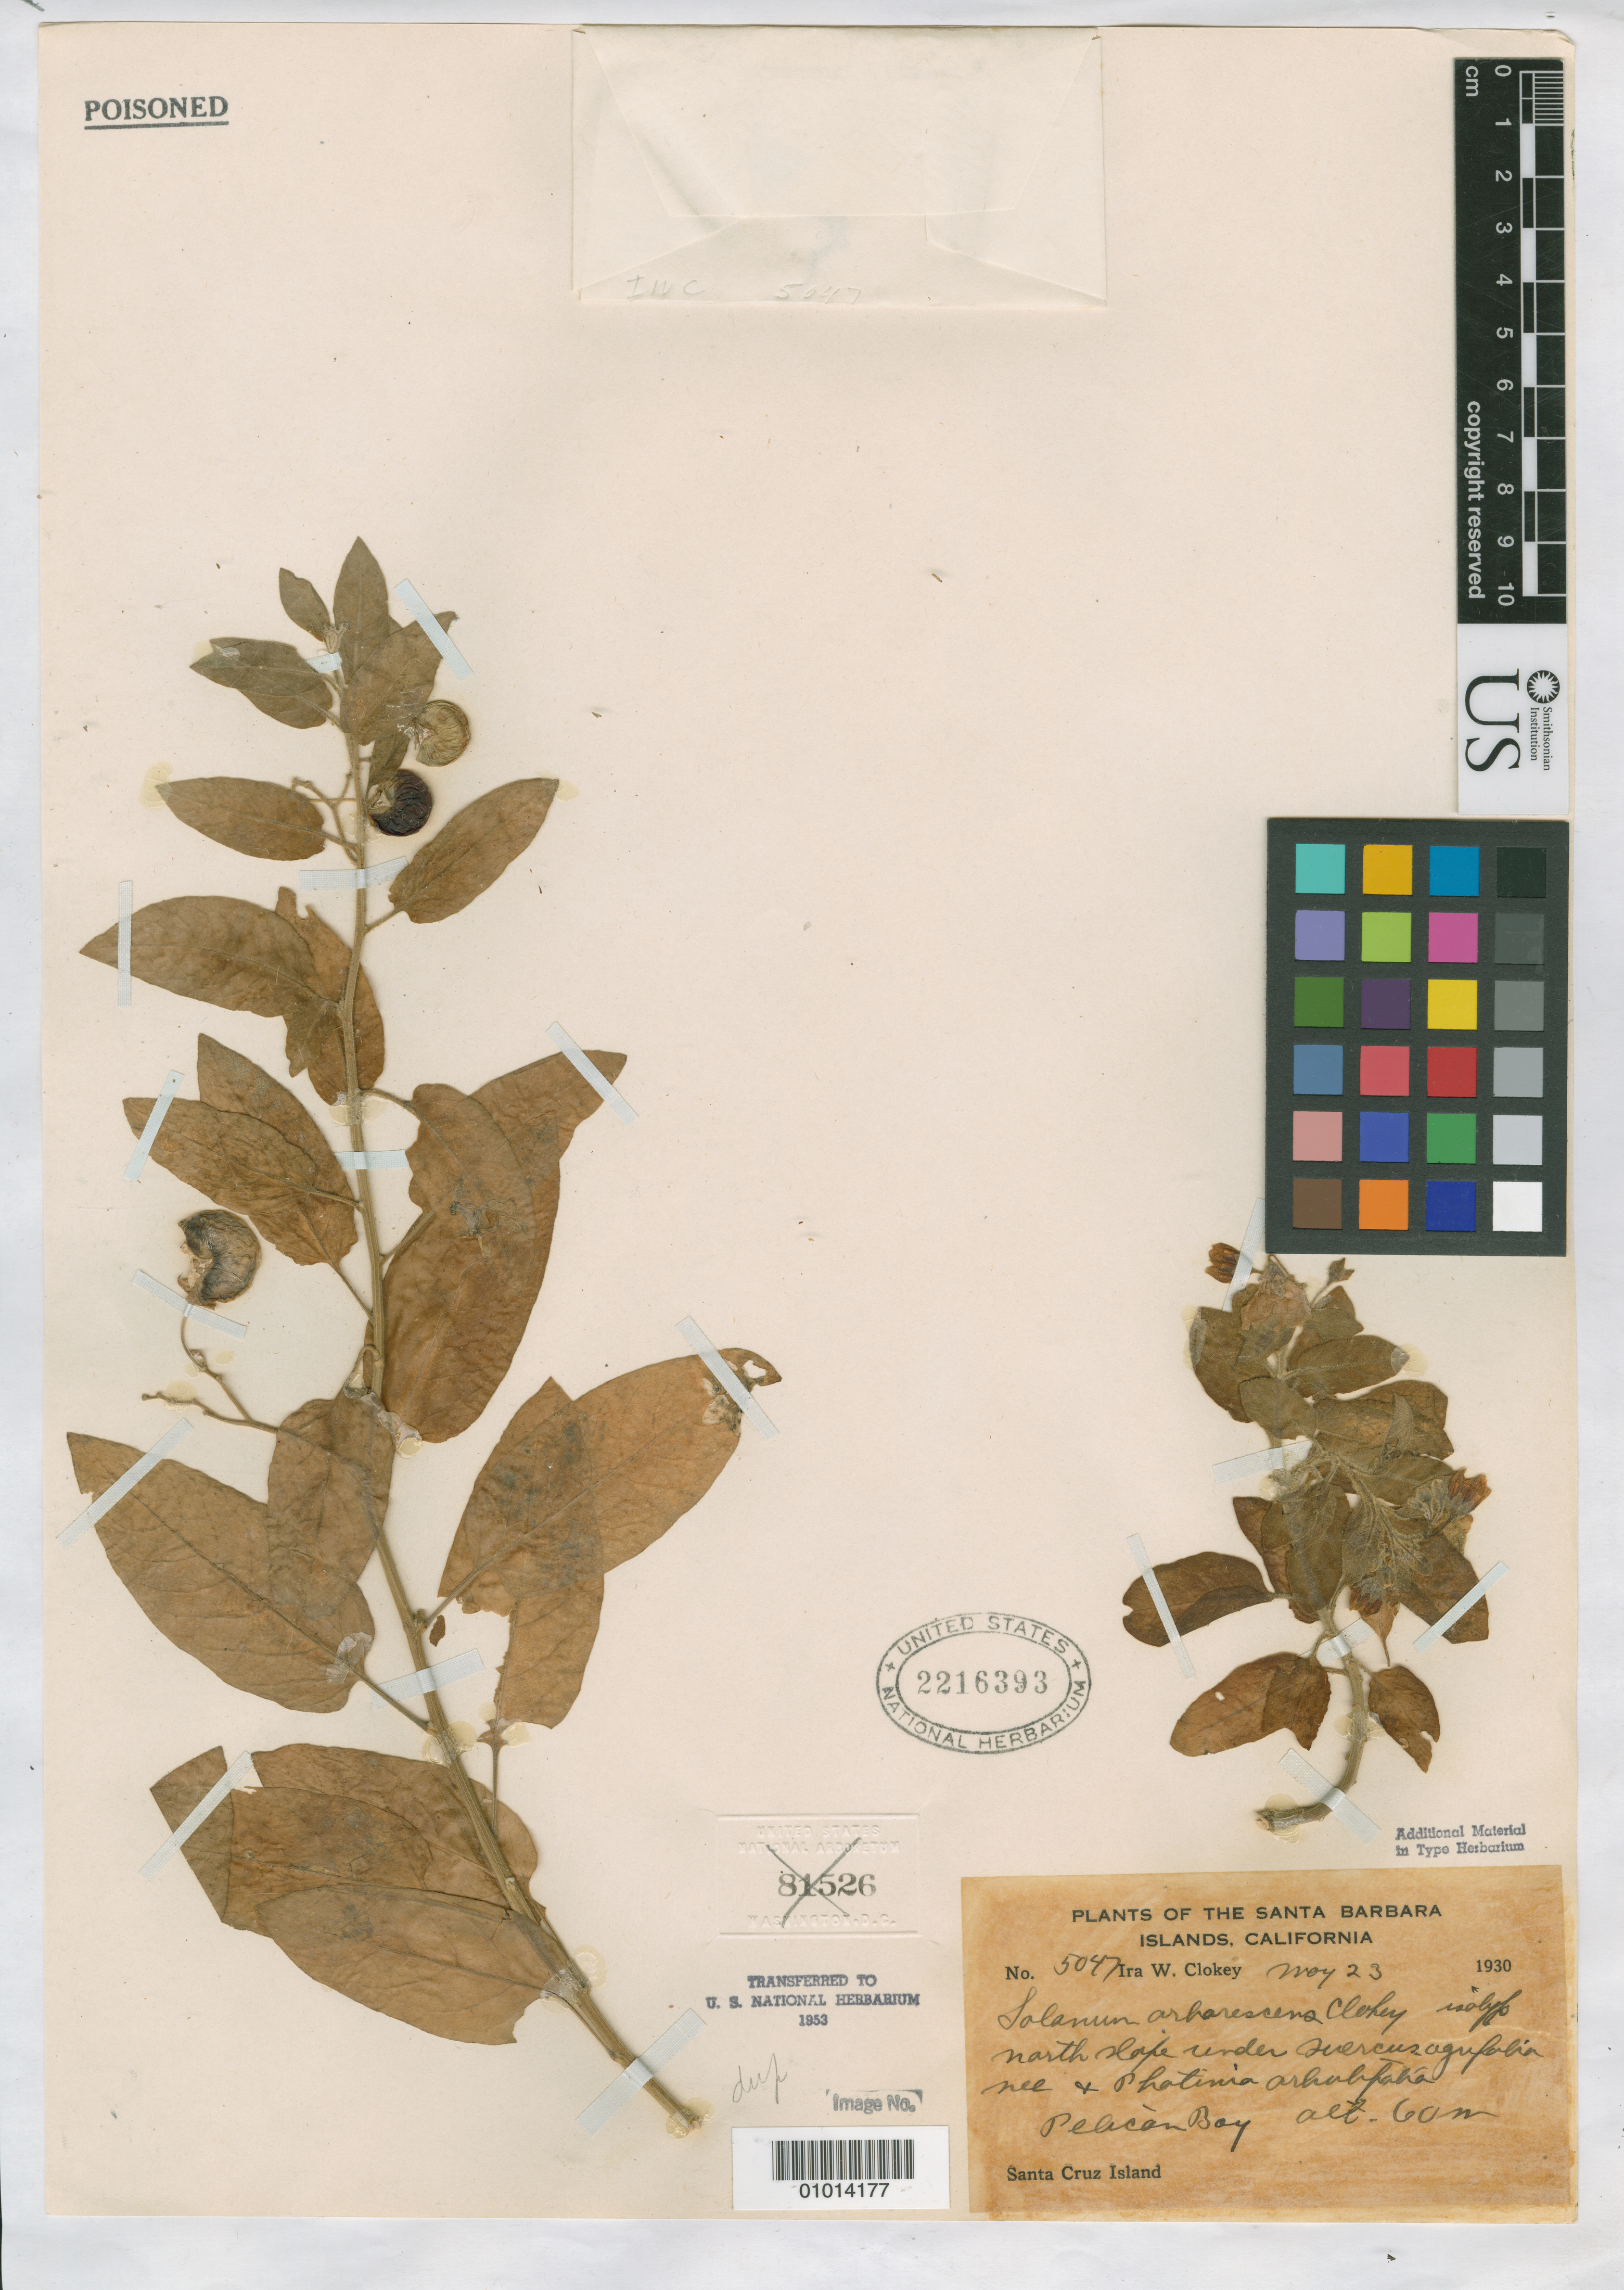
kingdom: Plantae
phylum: Tracheophyta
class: Magnoliopsida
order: Solanales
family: Solanaceae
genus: Solanum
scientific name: Solanum arborescens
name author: Clokey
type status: Isotype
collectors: I. W. Clokey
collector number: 5047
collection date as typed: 23 May 1930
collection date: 1930-05-23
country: United States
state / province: California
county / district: Santa Barbara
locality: Pelican Bay.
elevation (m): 60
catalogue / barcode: US 2216393